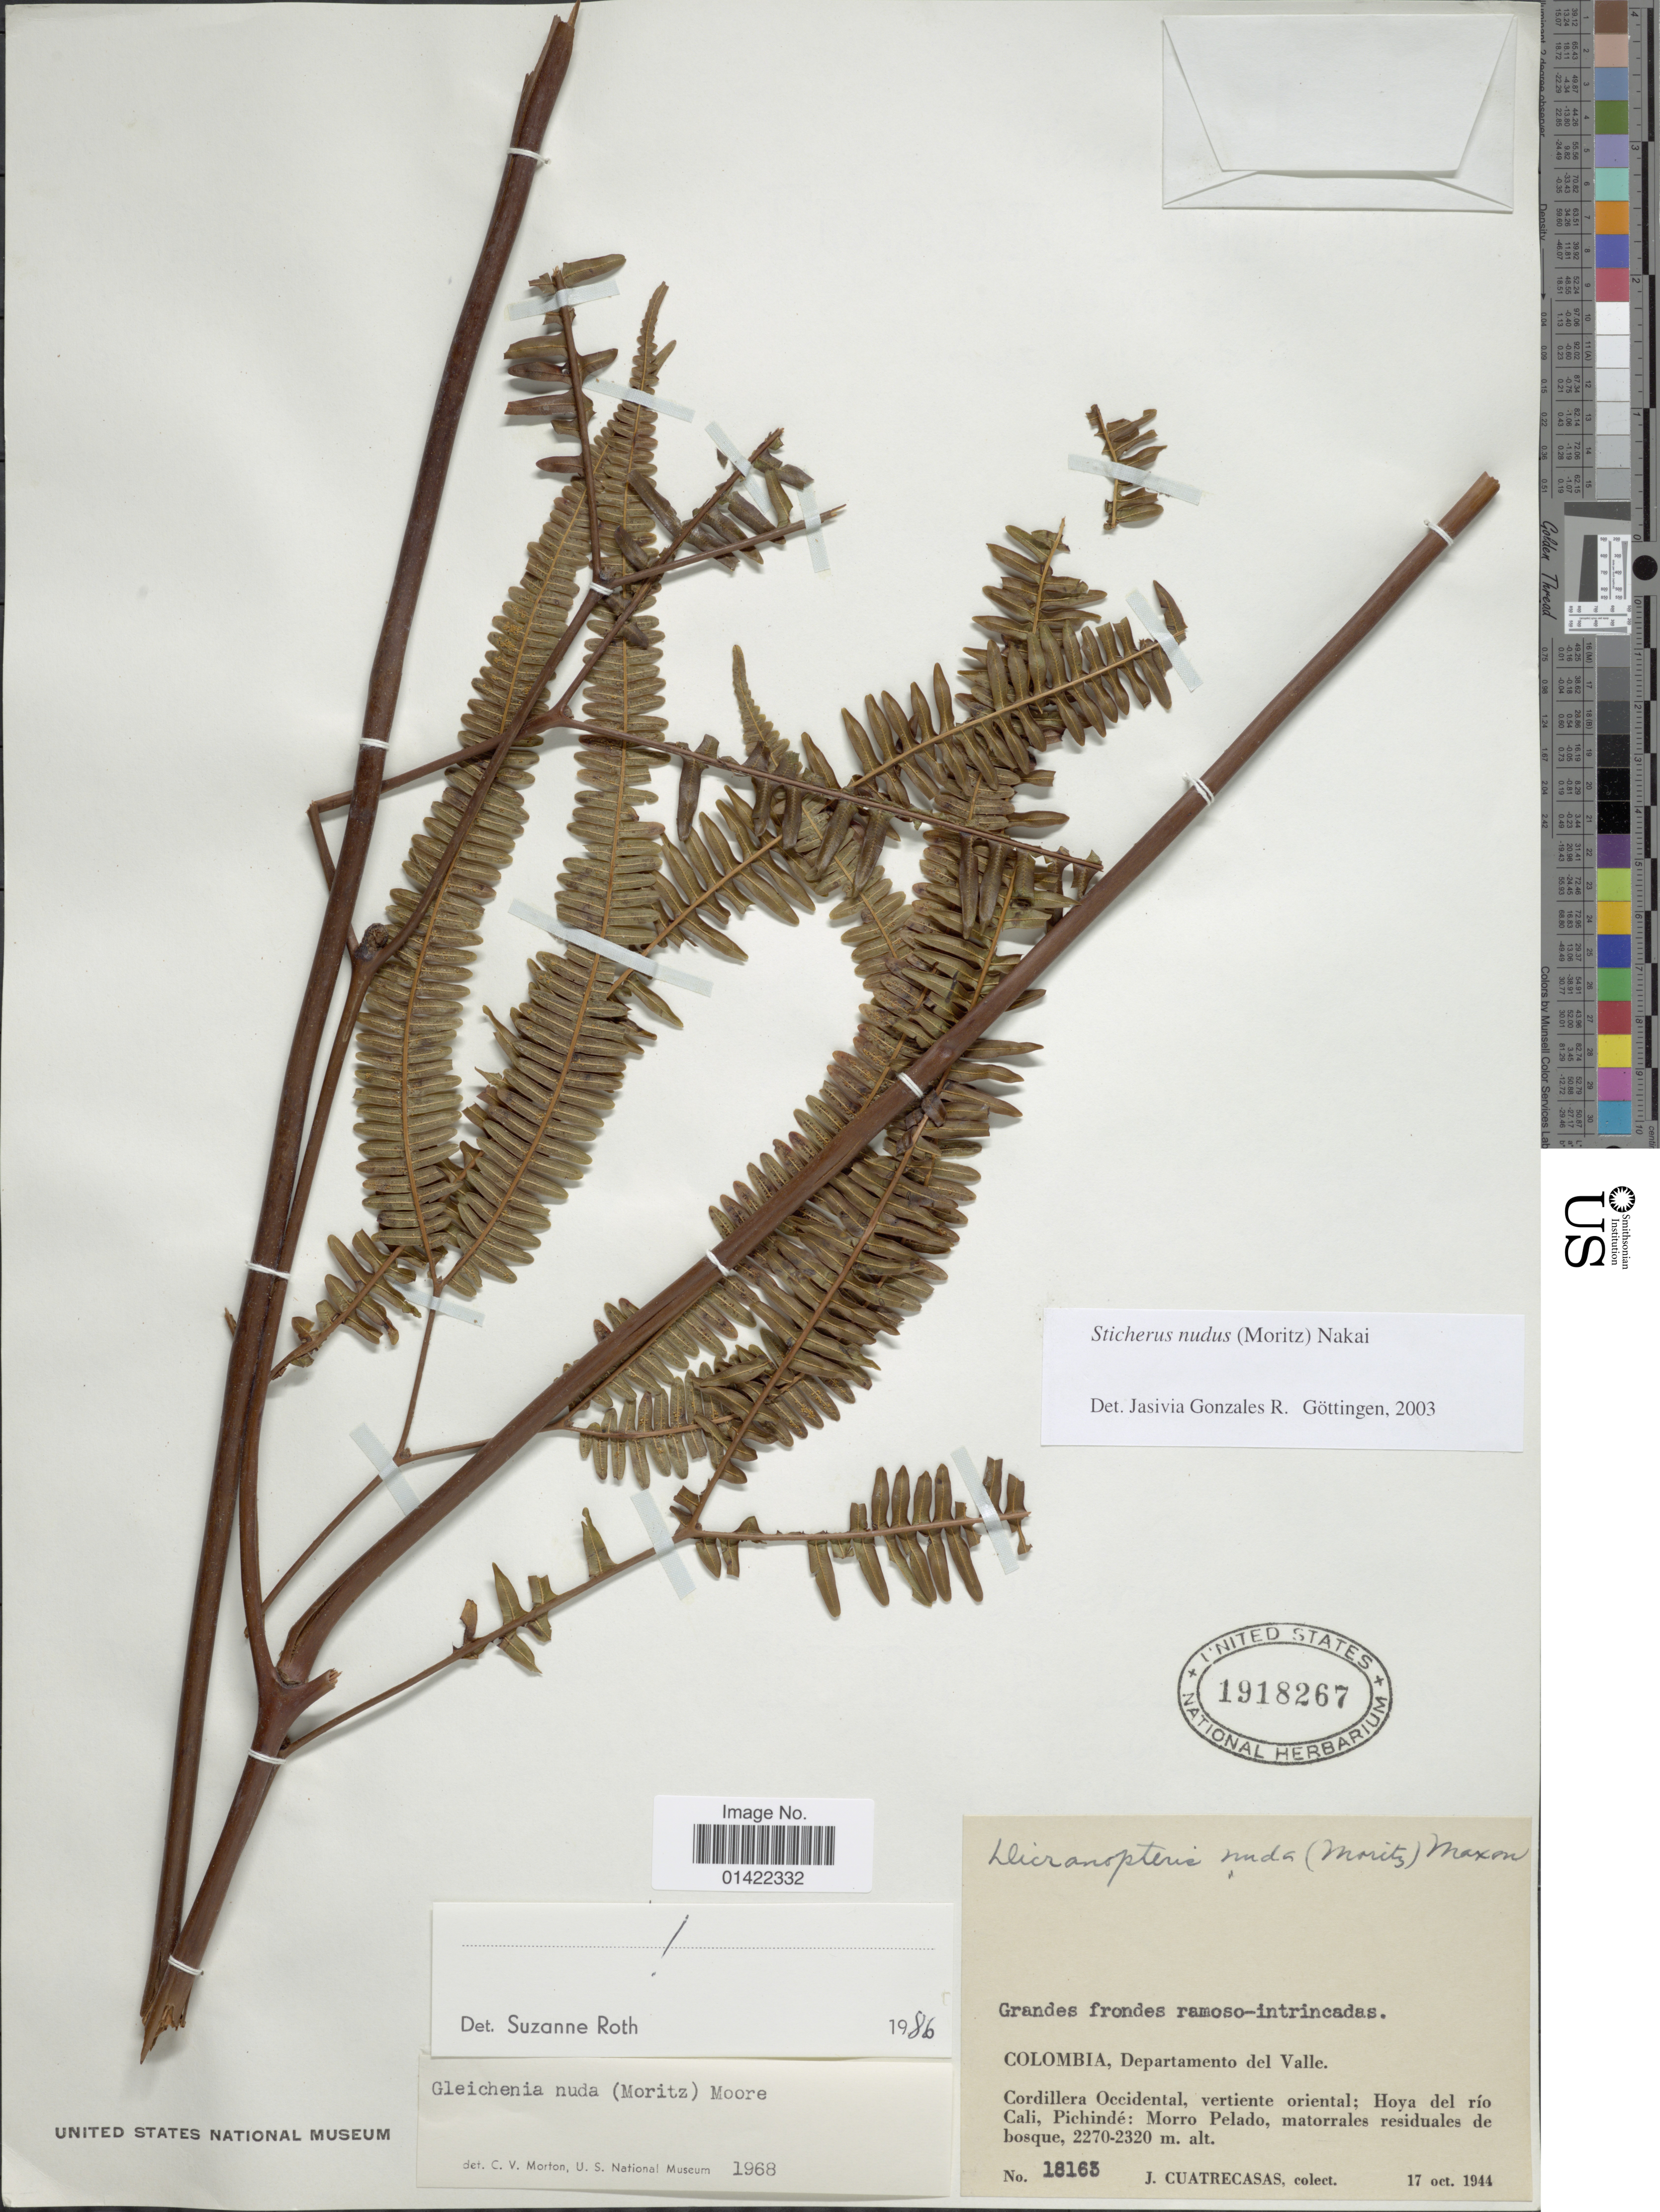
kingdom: Plantae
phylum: Tracheophyta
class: Polypodiopsida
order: Gleicheniales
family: Gleicheniaceae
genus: Sticherus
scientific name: Sticherus nudus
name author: (Moritz ex Reichardt) Nakai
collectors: J. Cuatrecasas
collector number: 18163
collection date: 1944-10-17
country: Colombia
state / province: Valle del Cauca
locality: Cordillera Occidental, vertiente oriental; Hoya del río Cali, Pichindé: Morro Pelado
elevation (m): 2270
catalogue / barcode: US 1918267